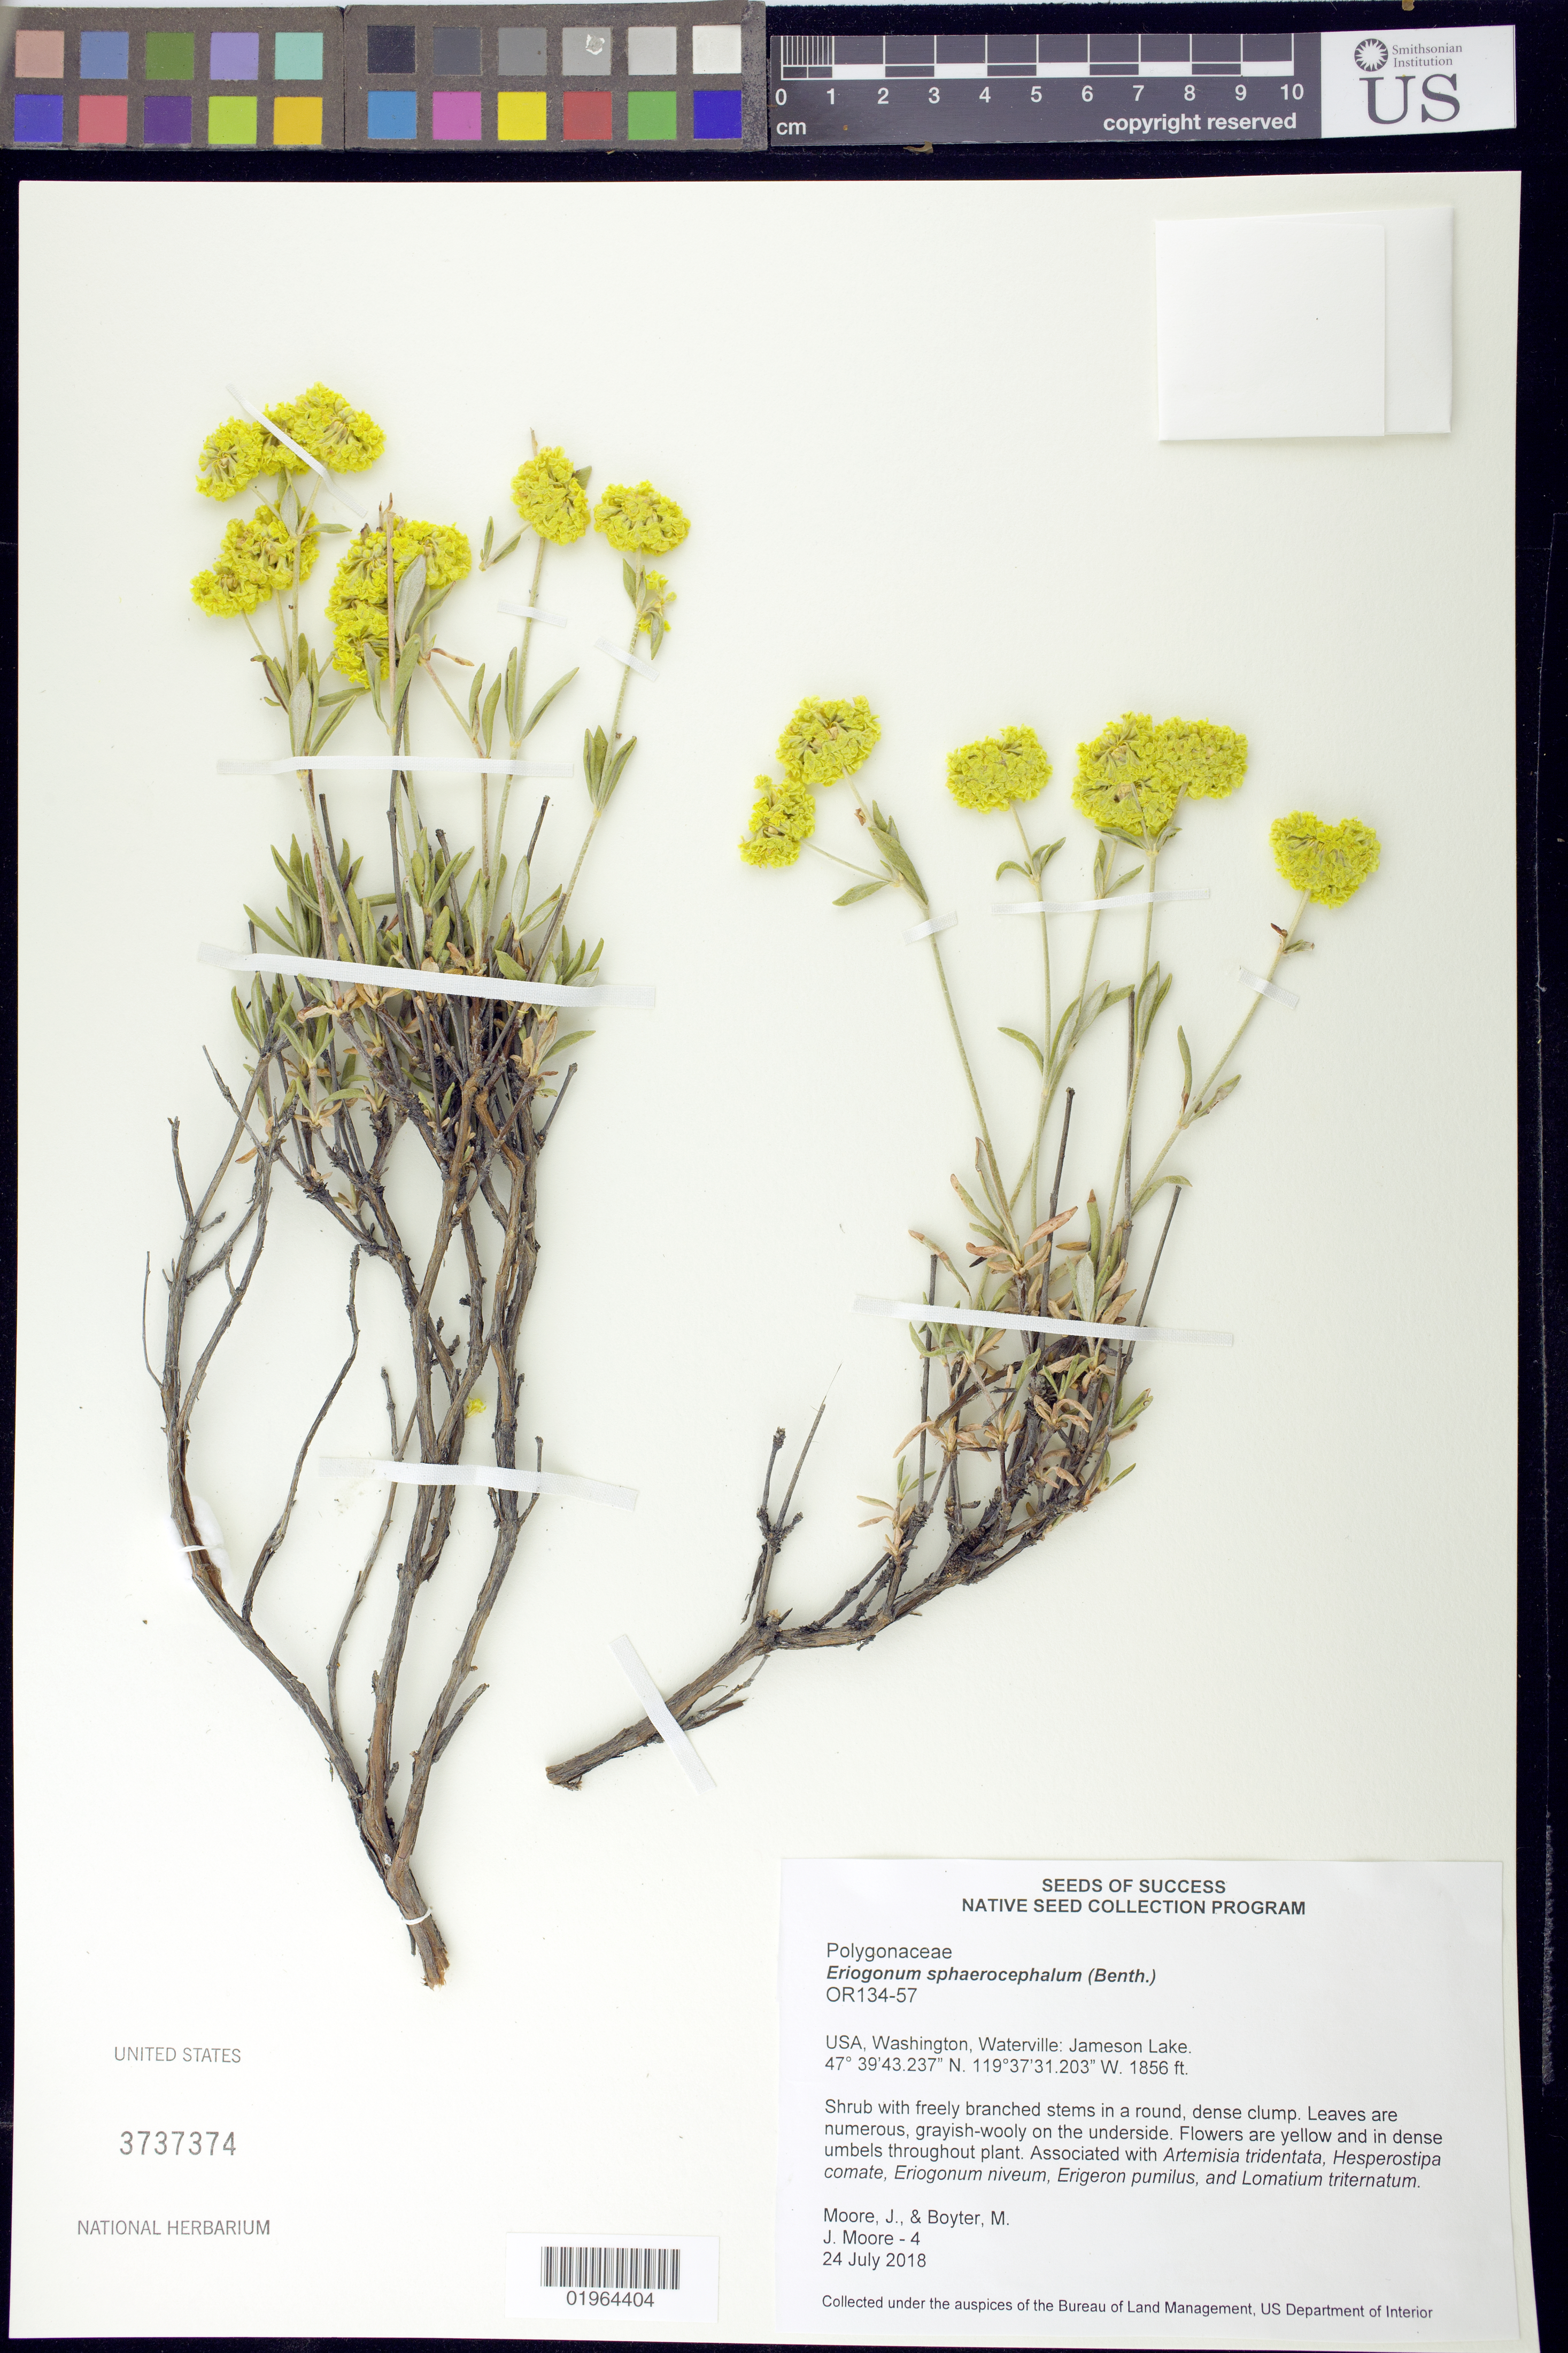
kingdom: Plantae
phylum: Tracheophyta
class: Magnoliopsida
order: Caryophyllales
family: Polygonaceae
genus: Eriogonum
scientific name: Eriogonum sphaerocephalum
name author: Benth. & Douglas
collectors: J. Moore & M. Boyter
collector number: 4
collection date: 2018-07-24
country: United States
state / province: Washington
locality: Waterville, Jameson Lake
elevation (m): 566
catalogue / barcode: US 3737374